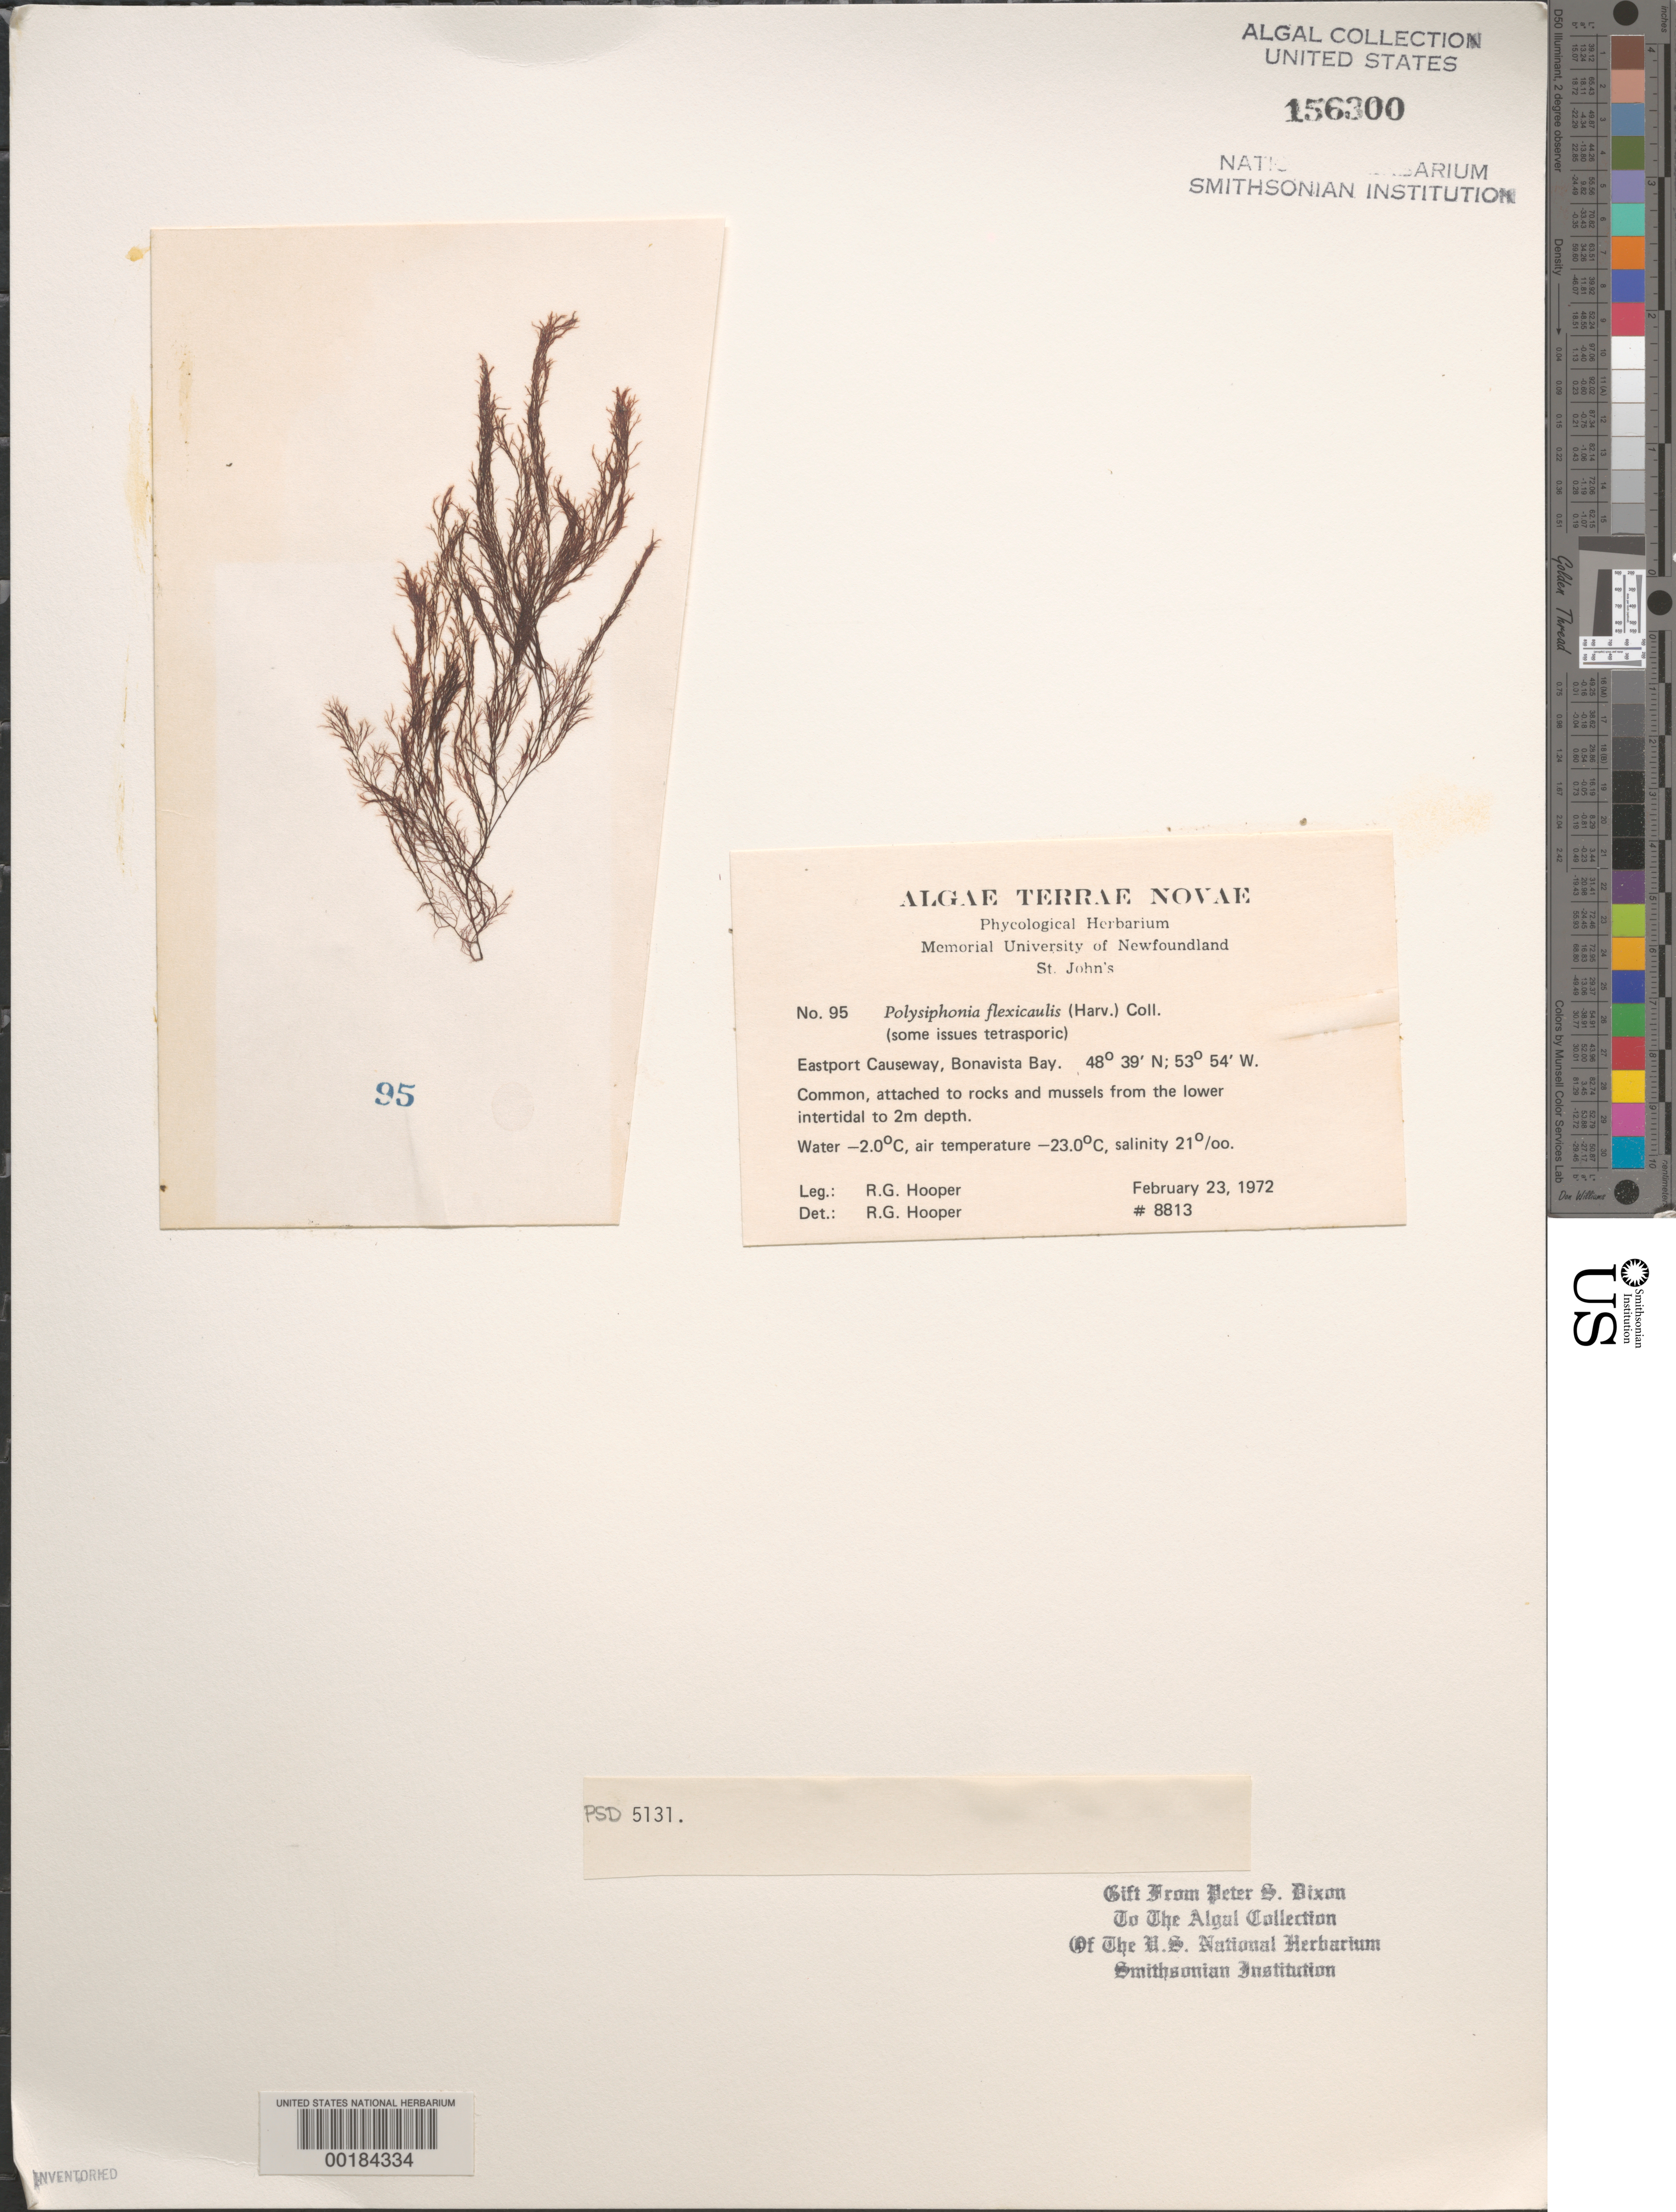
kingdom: Plantae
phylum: Rhodophyta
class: Florideophyceae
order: Ceramiales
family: Rhodomelaceae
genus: Leptosiphonia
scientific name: Leptosiphonia flexicaulis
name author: (Harv.) Savoie & G.W. Saunders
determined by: Algae name updating Project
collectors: R. G. Hooper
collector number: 8813 & PSD 5131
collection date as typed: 23 Feb 1972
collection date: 1972-02-23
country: Canada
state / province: Newfoundland and Labrador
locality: Eastport Causeway, Bonavista Bay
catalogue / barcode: US 156300